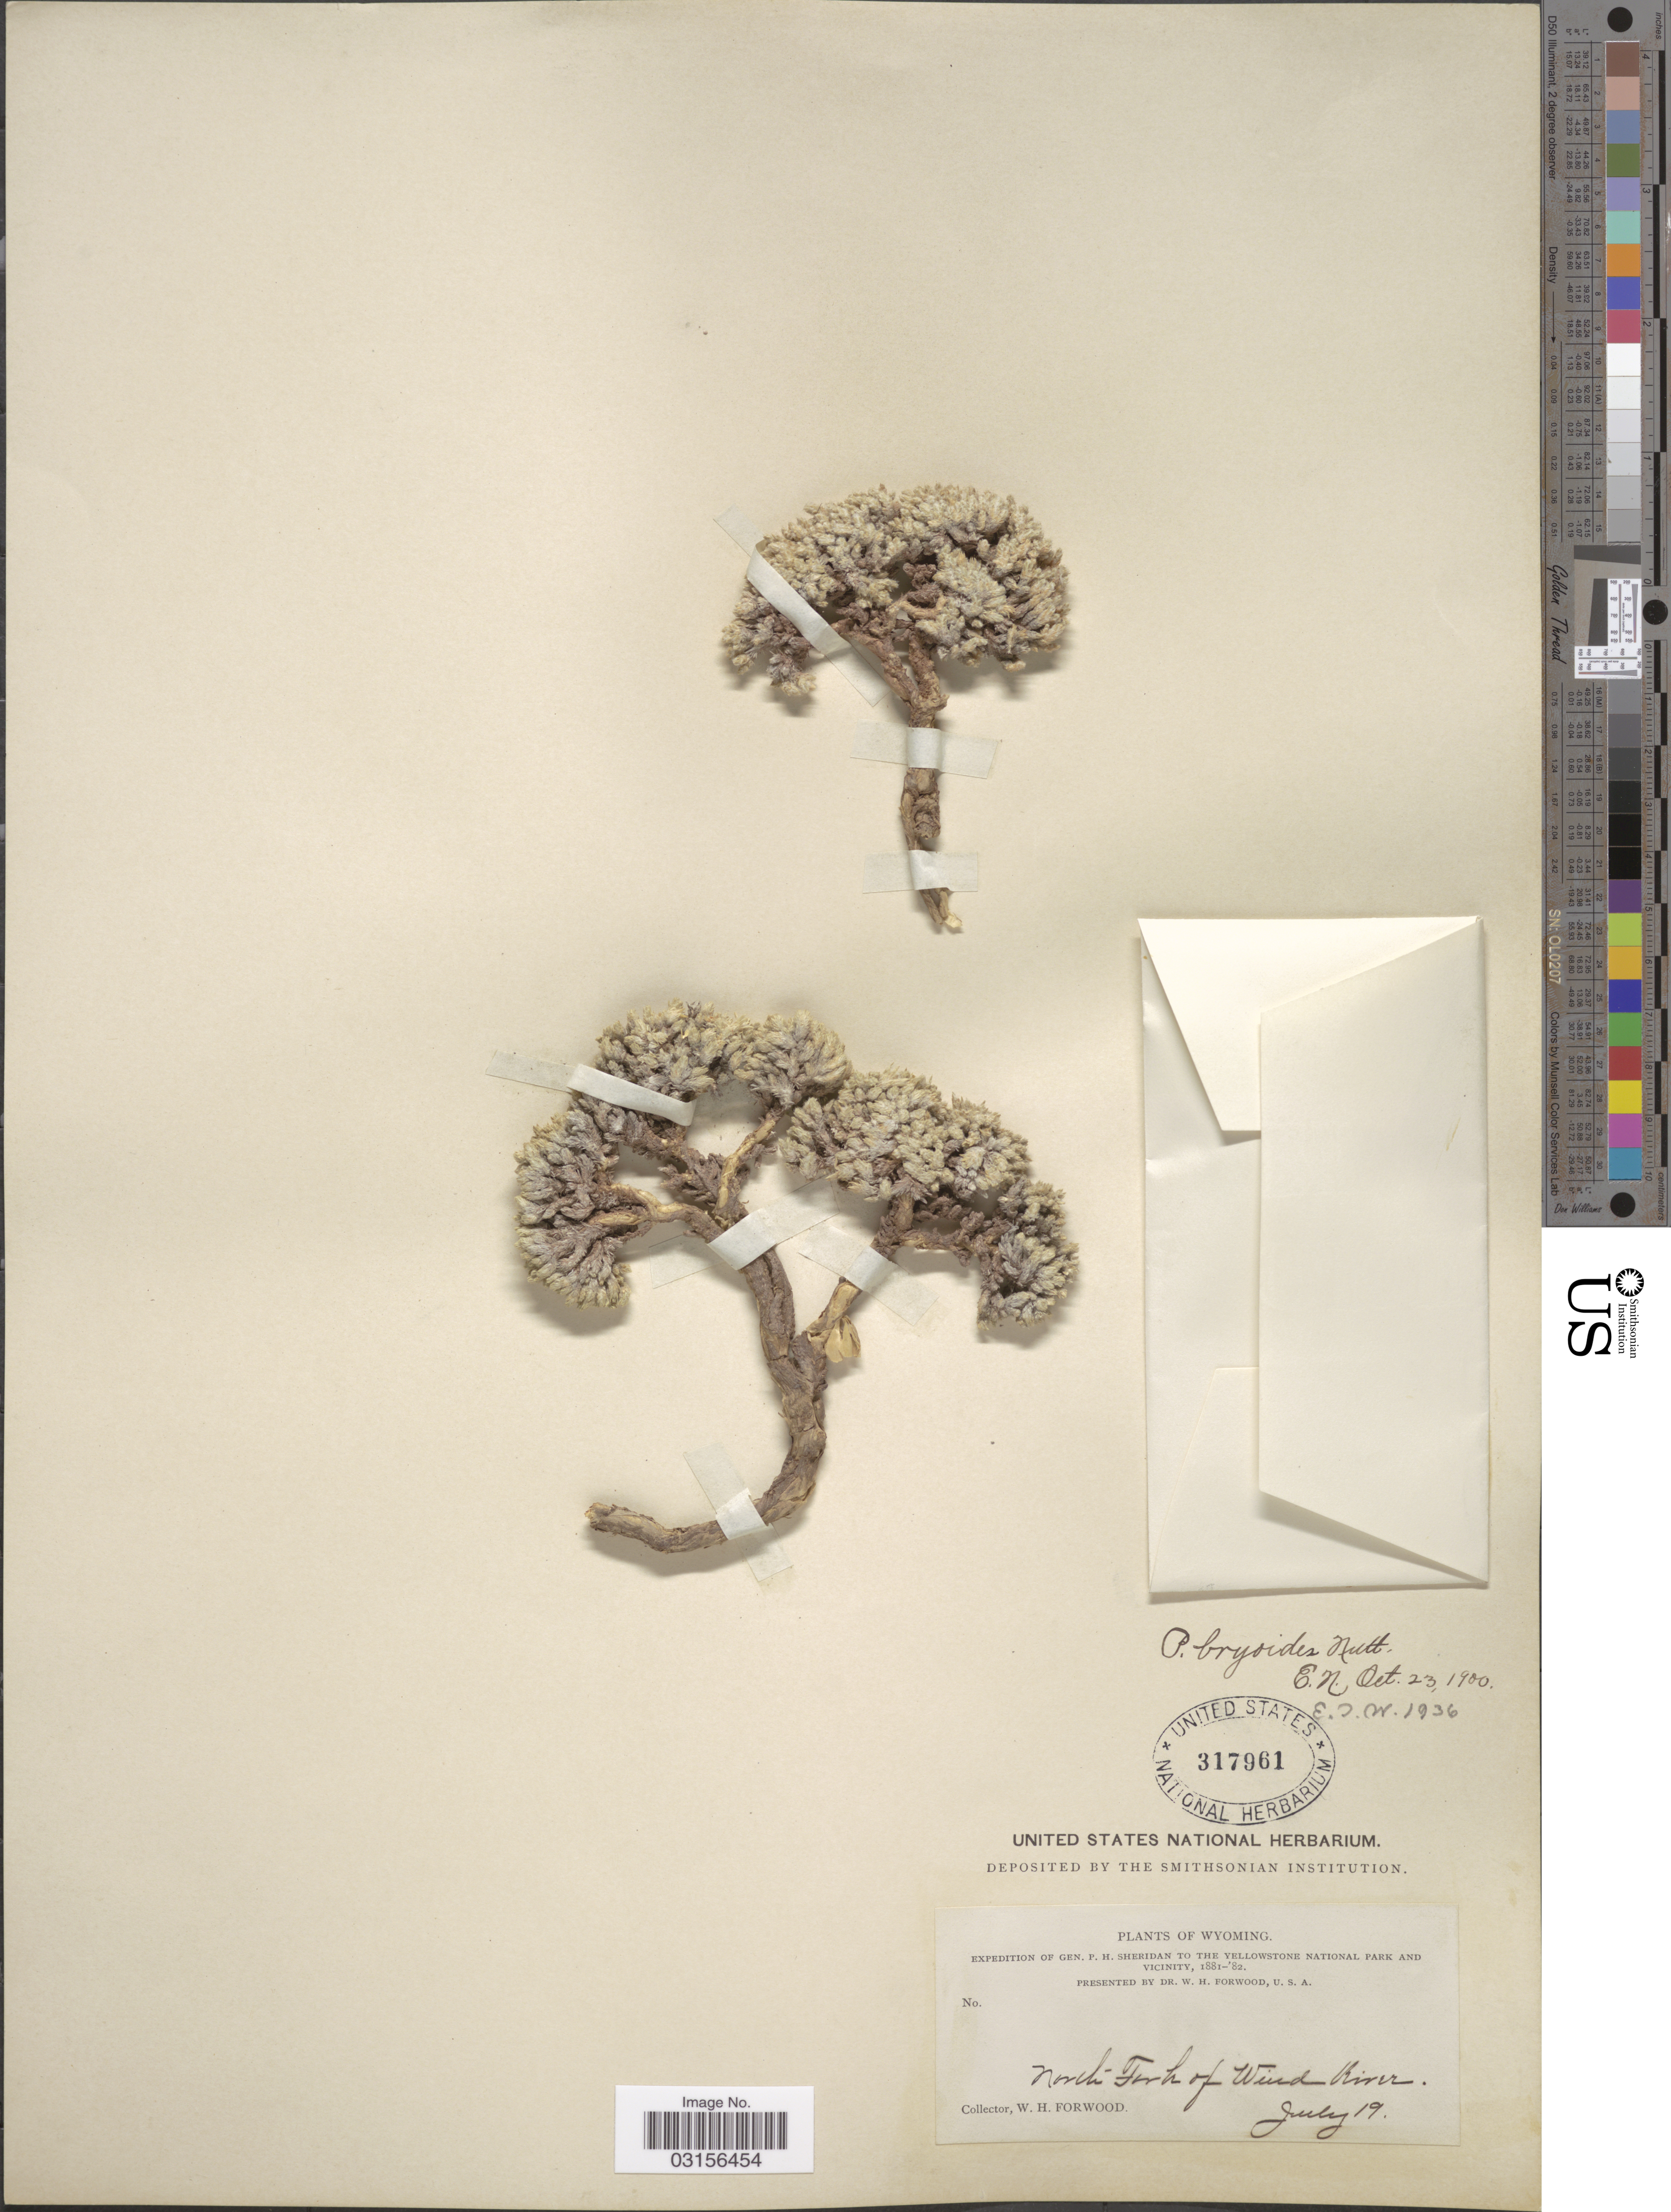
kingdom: Plantae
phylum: Tracheophyta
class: Magnoliopsida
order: Ericales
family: Polemoniaceae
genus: Phlox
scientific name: Phlox hoodii subsp. muscoides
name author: (Nutt.) Wherry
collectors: W. Forwood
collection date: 1881-07-19/1882-07-19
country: United States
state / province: Wyoming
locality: The Yellowstone National Park and Vicinity. North Fork of Wind River.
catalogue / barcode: US 317961